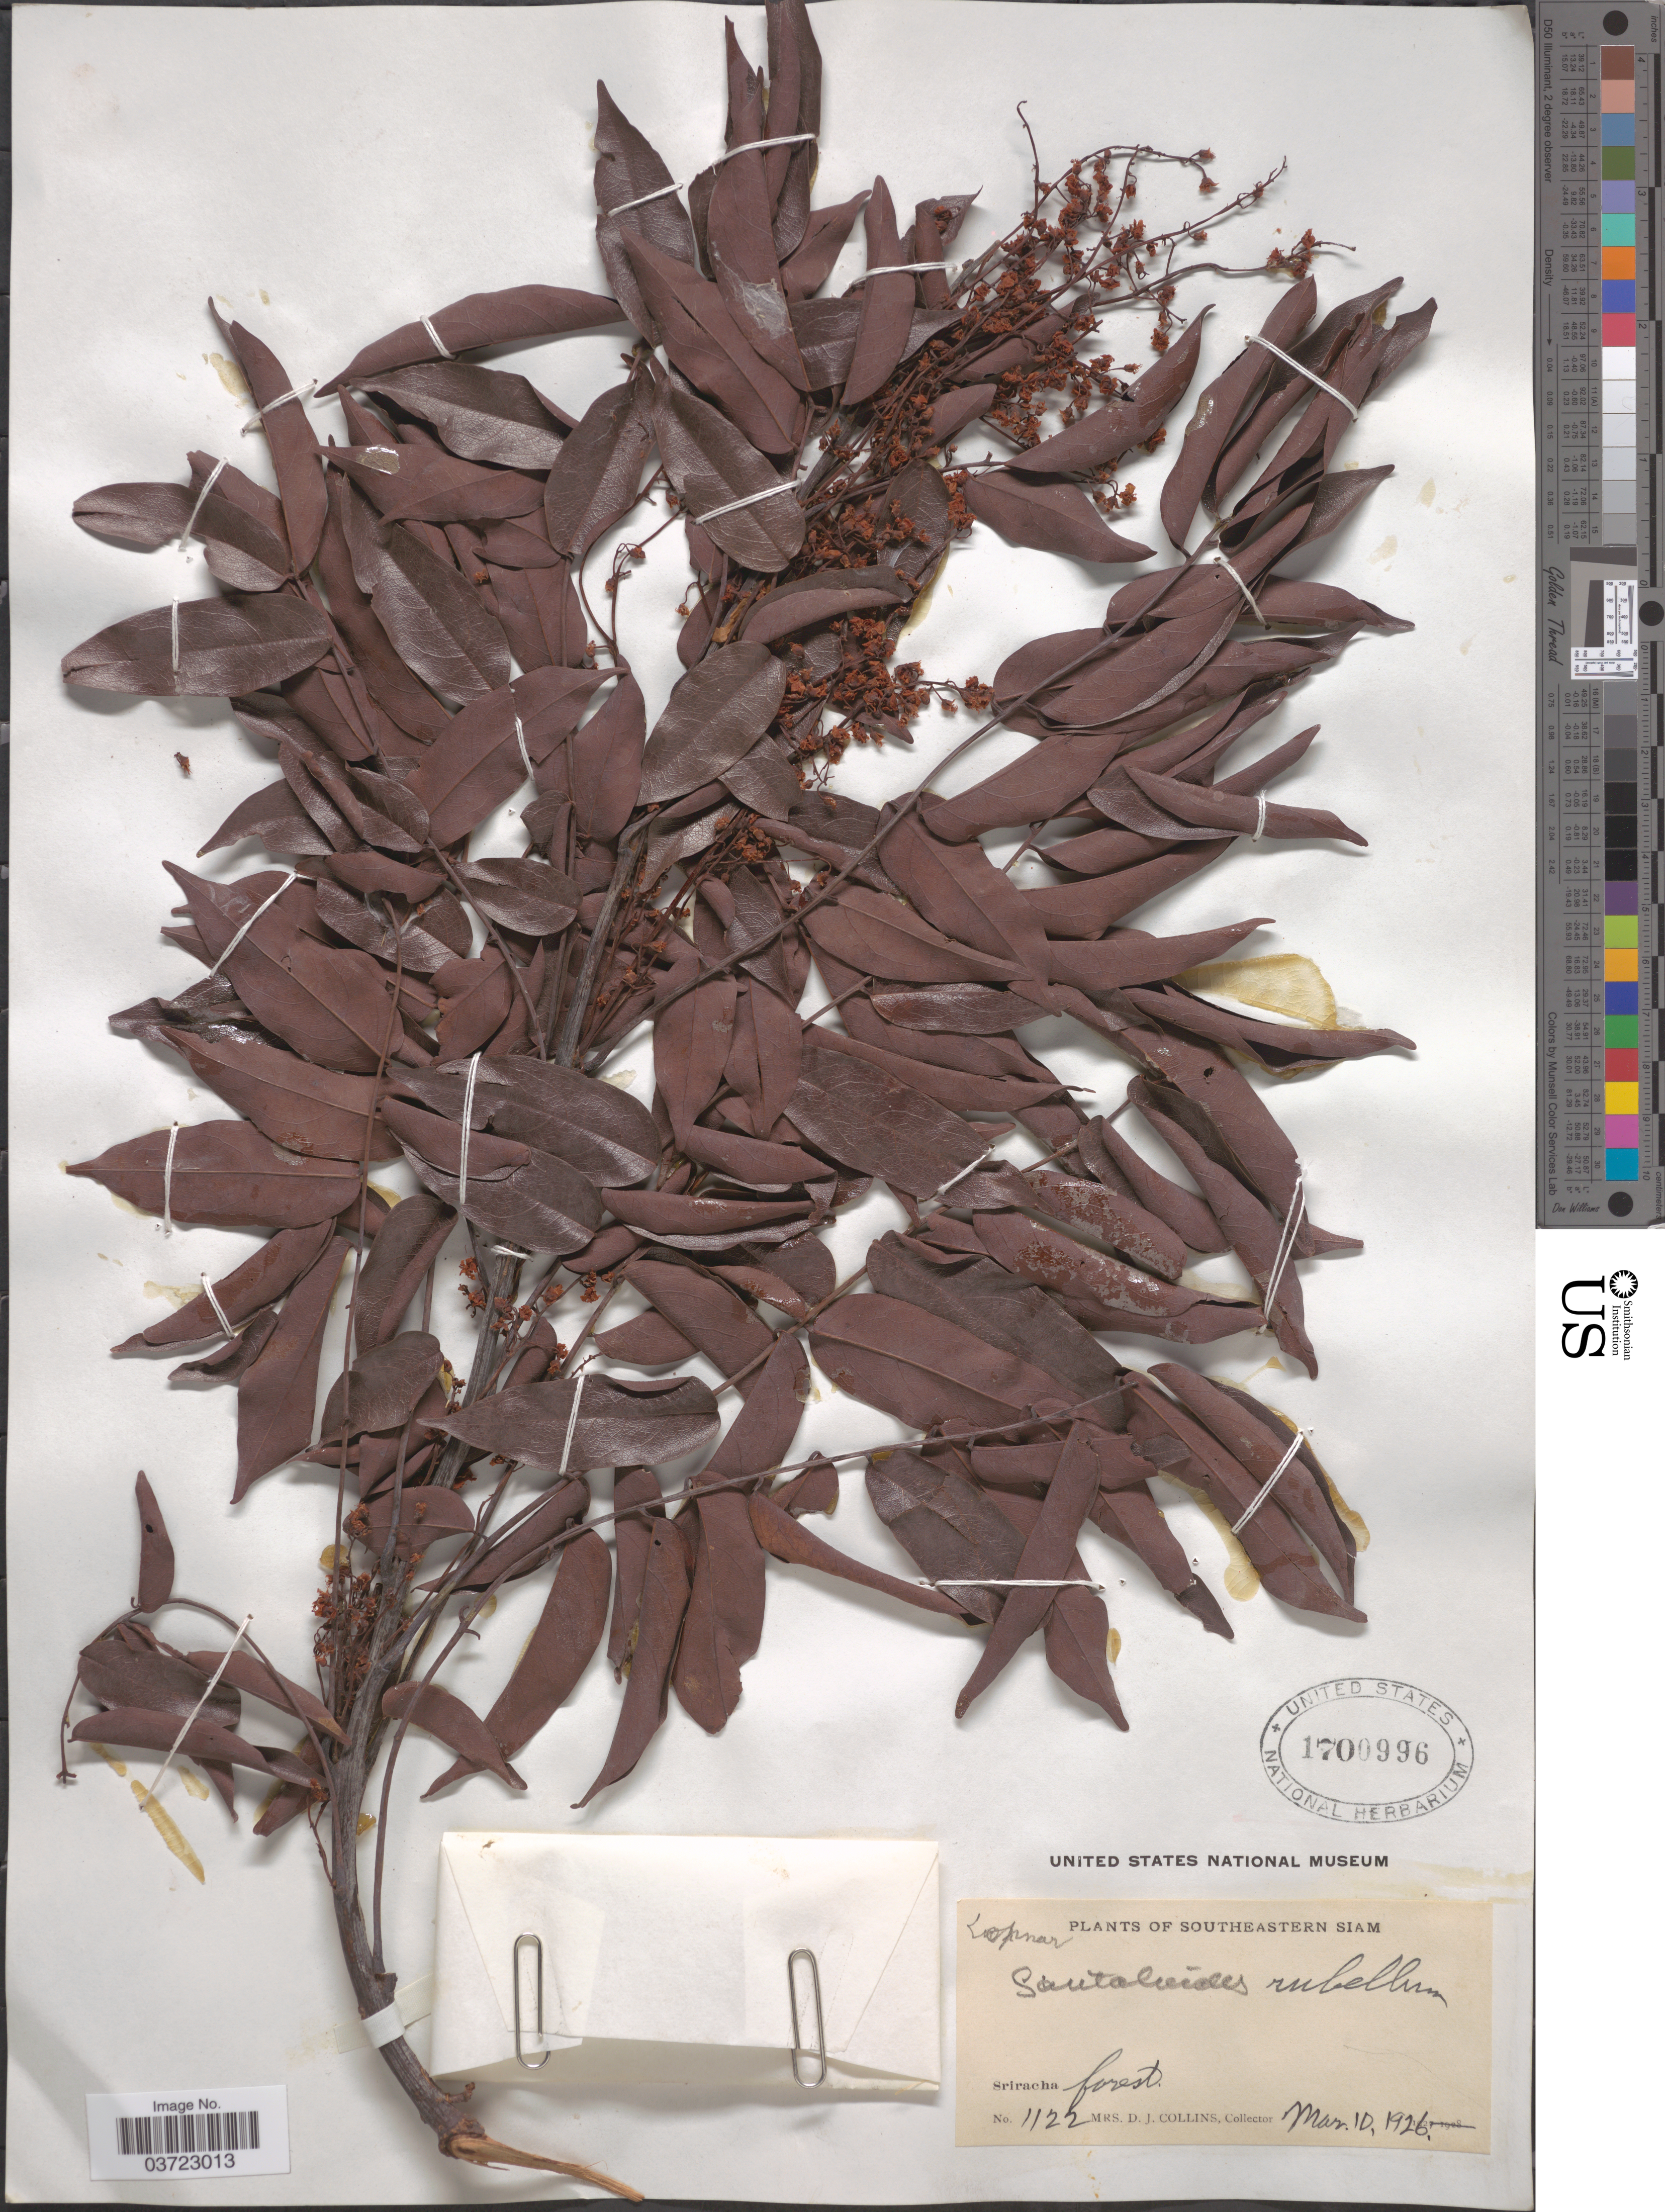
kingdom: Plantae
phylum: Tracheophyta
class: Magnoliopsida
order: Oxalidales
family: Connaraceae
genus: Rourea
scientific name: Rourea minor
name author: (Gaertn.) Leenh.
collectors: Mrs. D. J. Collins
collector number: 1122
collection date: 1926-03-10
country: Thailand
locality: Southeastern Siam. Sriracha forest.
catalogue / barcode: US 1700996